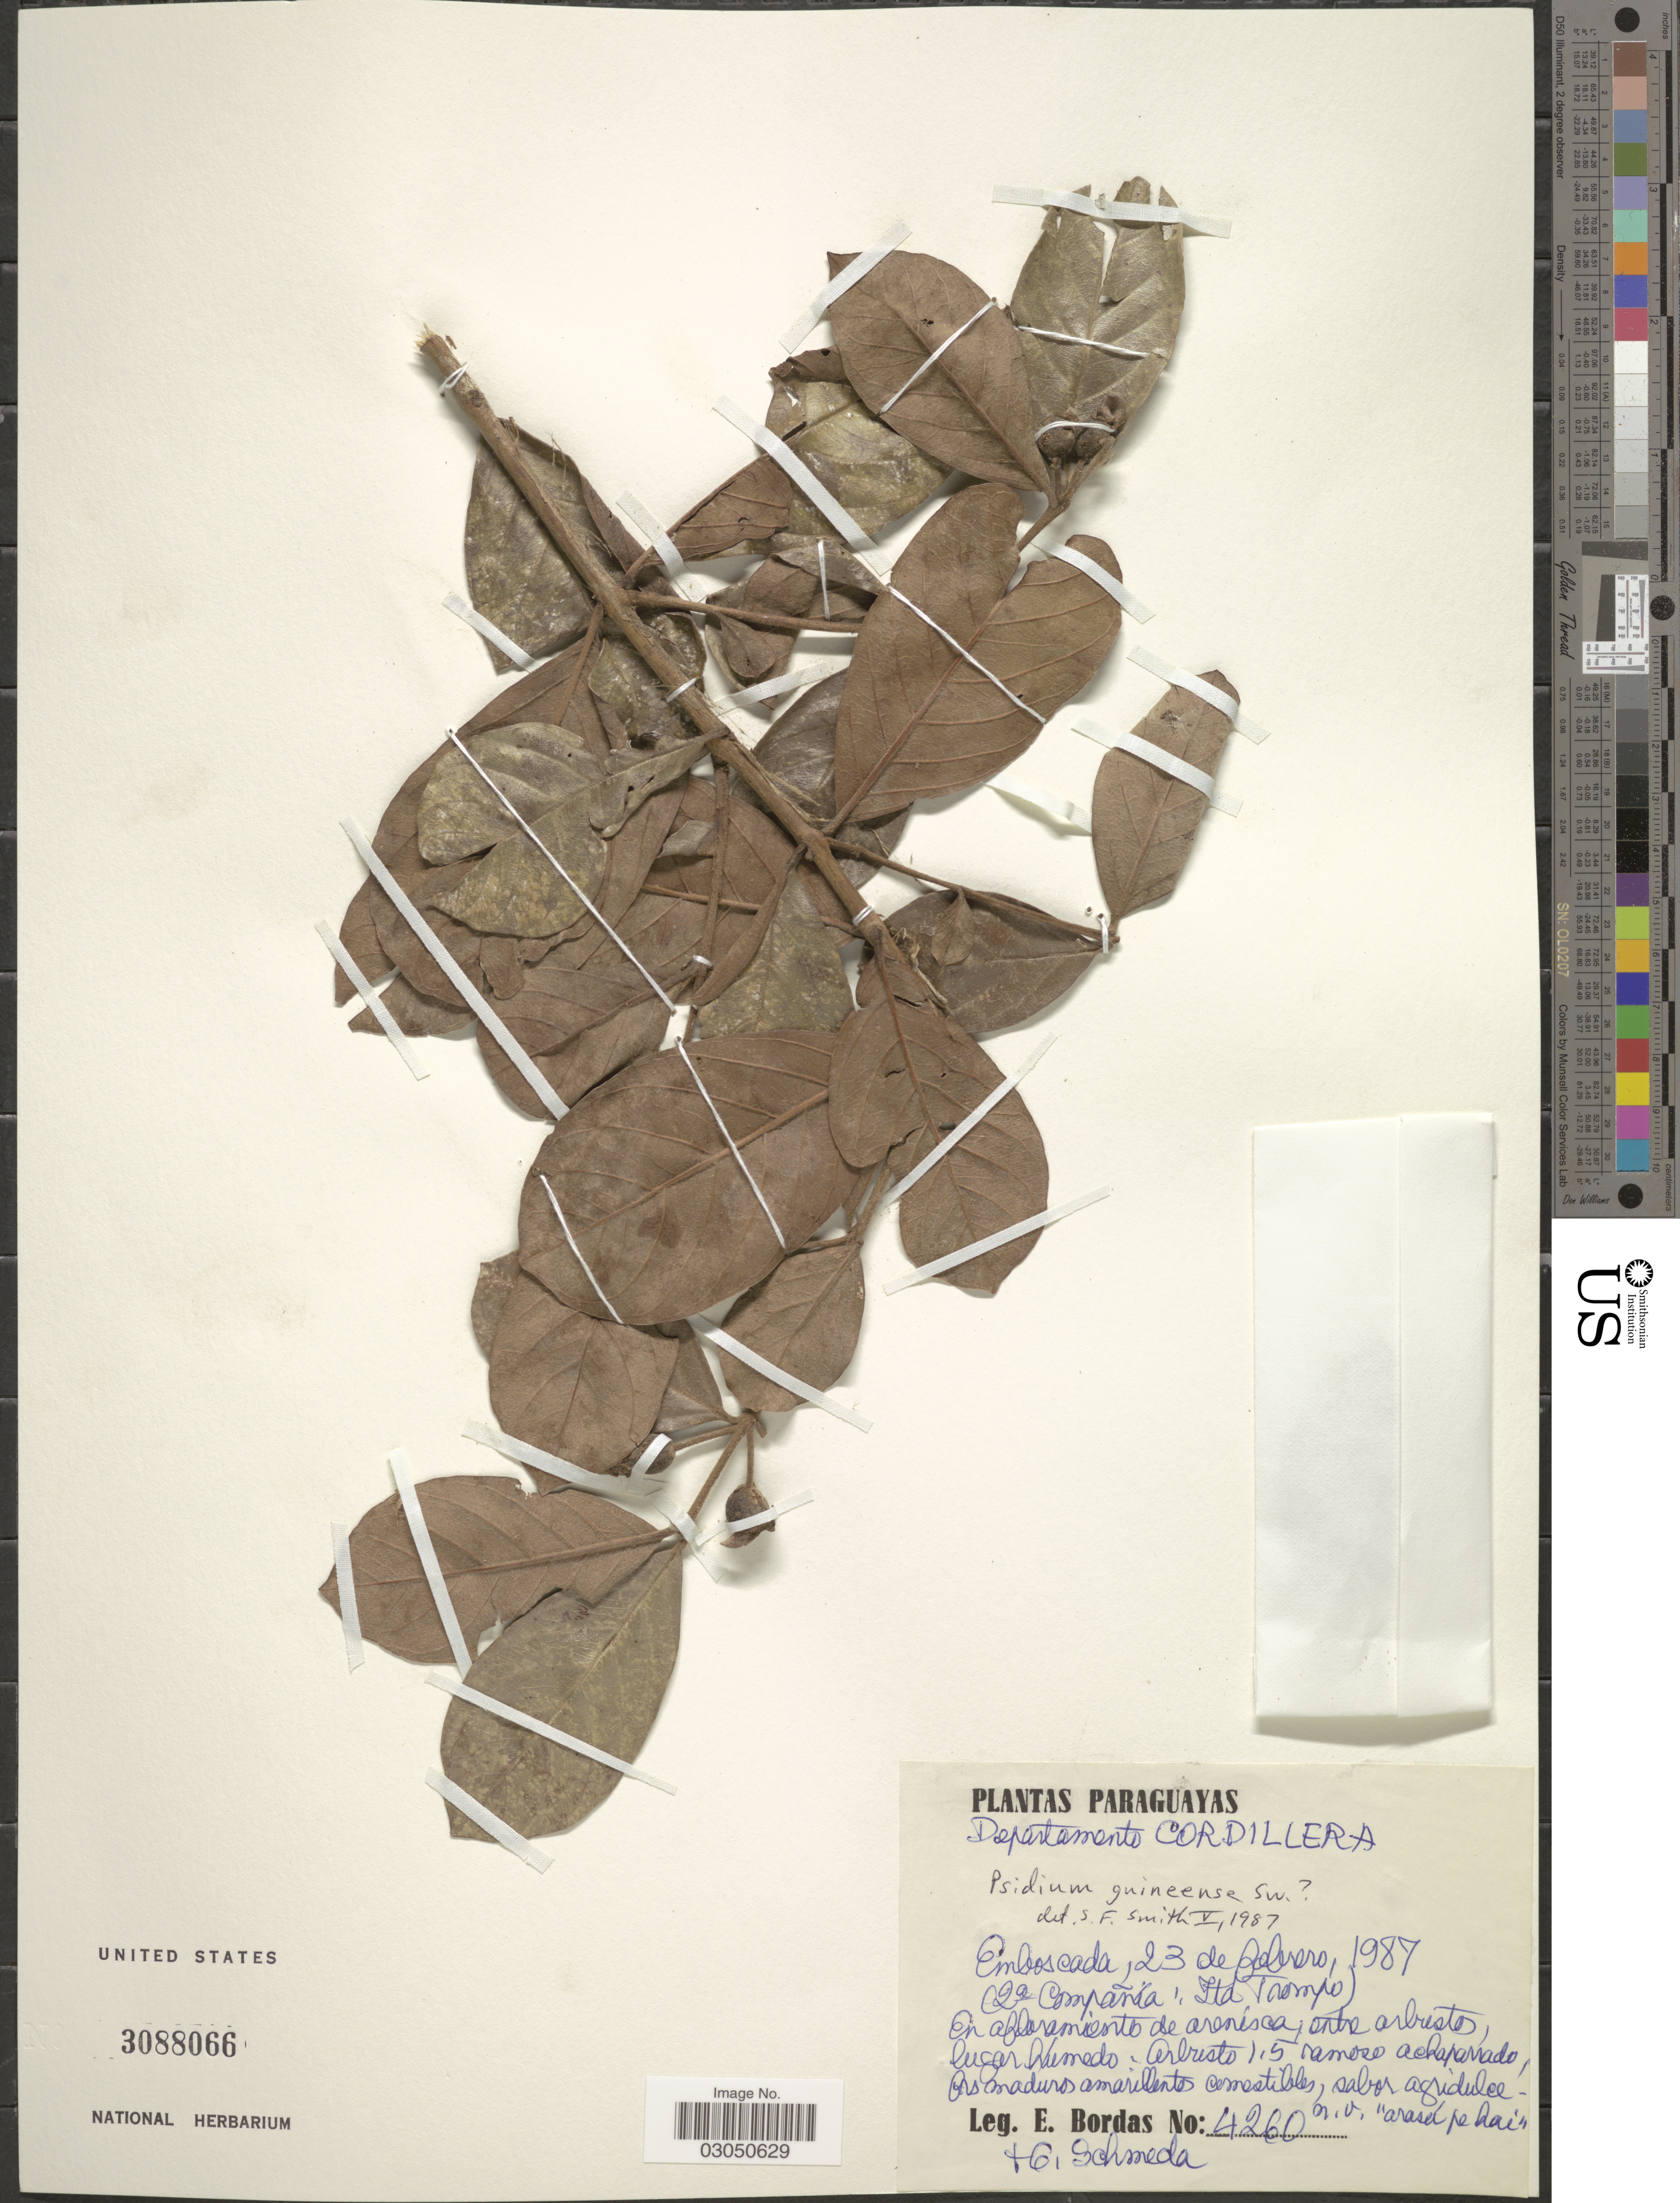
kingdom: Plantae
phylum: Tracheophyta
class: Magnoliopsida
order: Myrtales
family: Myrtaceae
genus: Psidium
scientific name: Psidium guianense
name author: Pers.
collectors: E. Bordas & G. Schmeda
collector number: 4260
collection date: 1987-02-23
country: Paraguay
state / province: Cordillera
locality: Departamento Cordillera. La Compañía: Ita Trompo.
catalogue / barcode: US 3088066